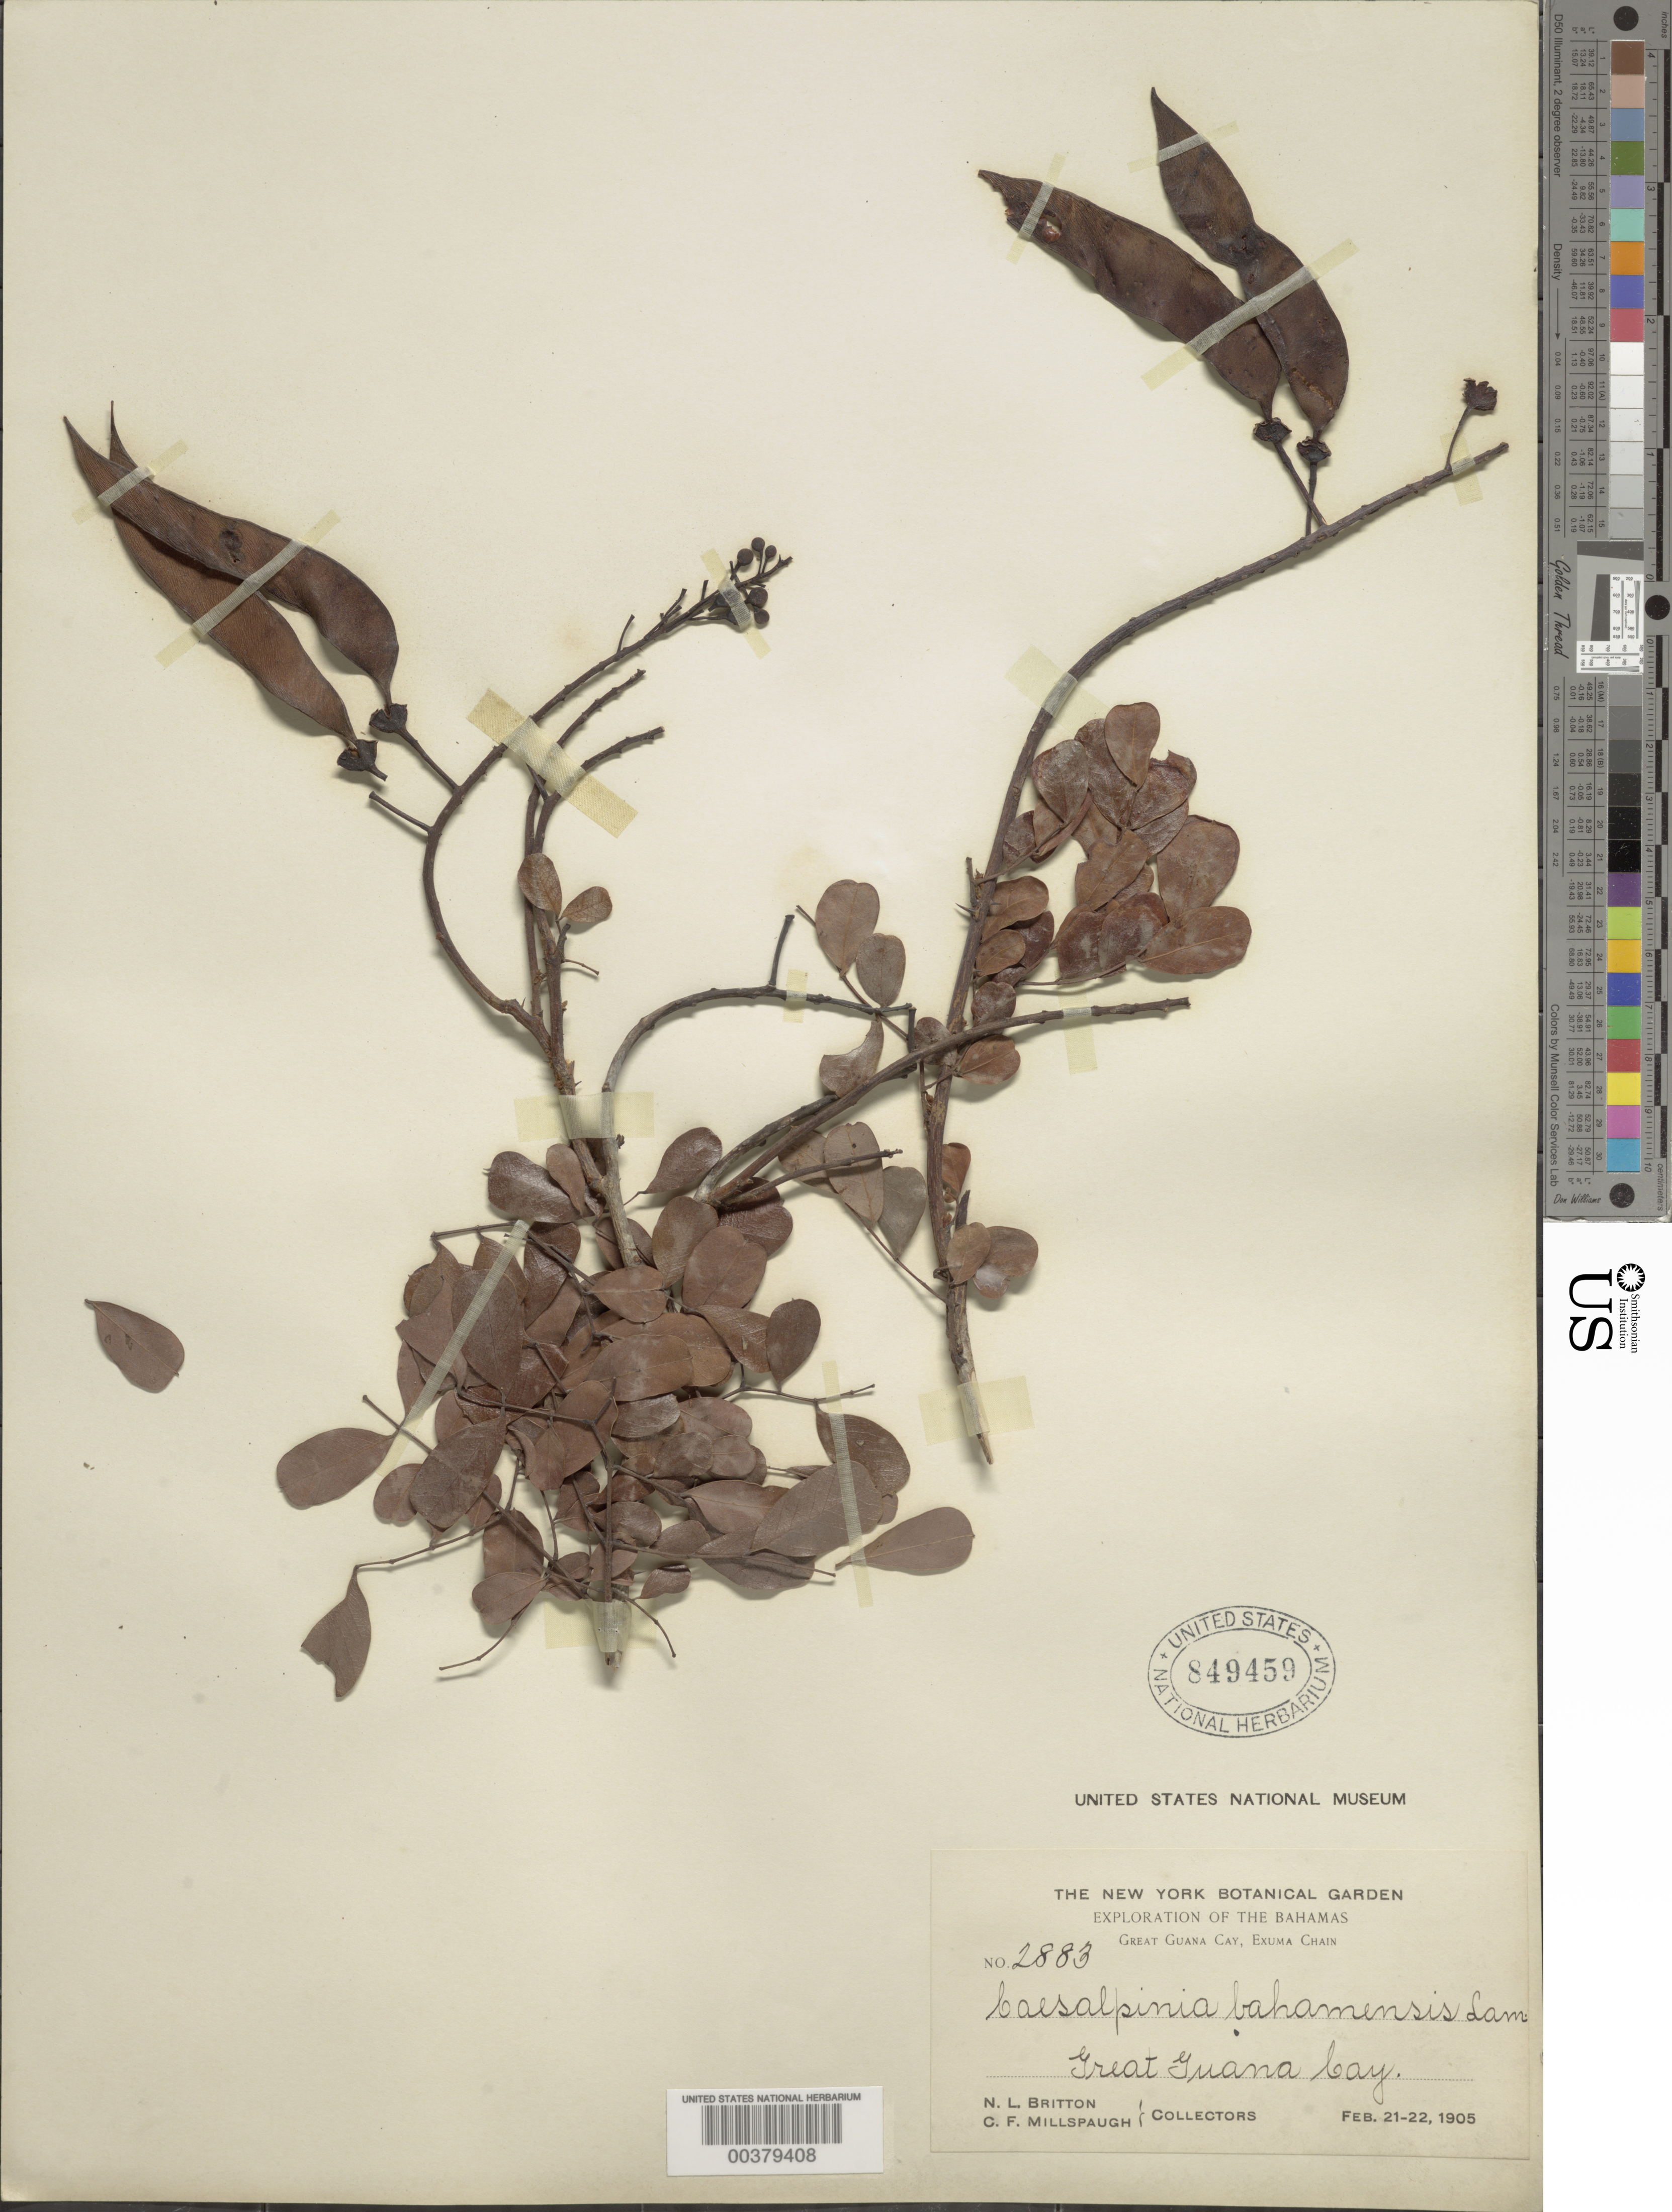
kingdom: Plantae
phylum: Tracheophyta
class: Magnoliopsida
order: Fabales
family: Fabaceae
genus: Caesalpinia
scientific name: Caesalpinia bahamensis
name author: Lam.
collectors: N. Britton & C. F. Millspaugh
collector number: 2883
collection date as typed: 21 Feb 1905 and 22 Feb 1905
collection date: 1905-02-21,1905-02-22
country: Bahamas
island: Great Guana Cay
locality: Great guana cay; great guana bay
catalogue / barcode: US 849459